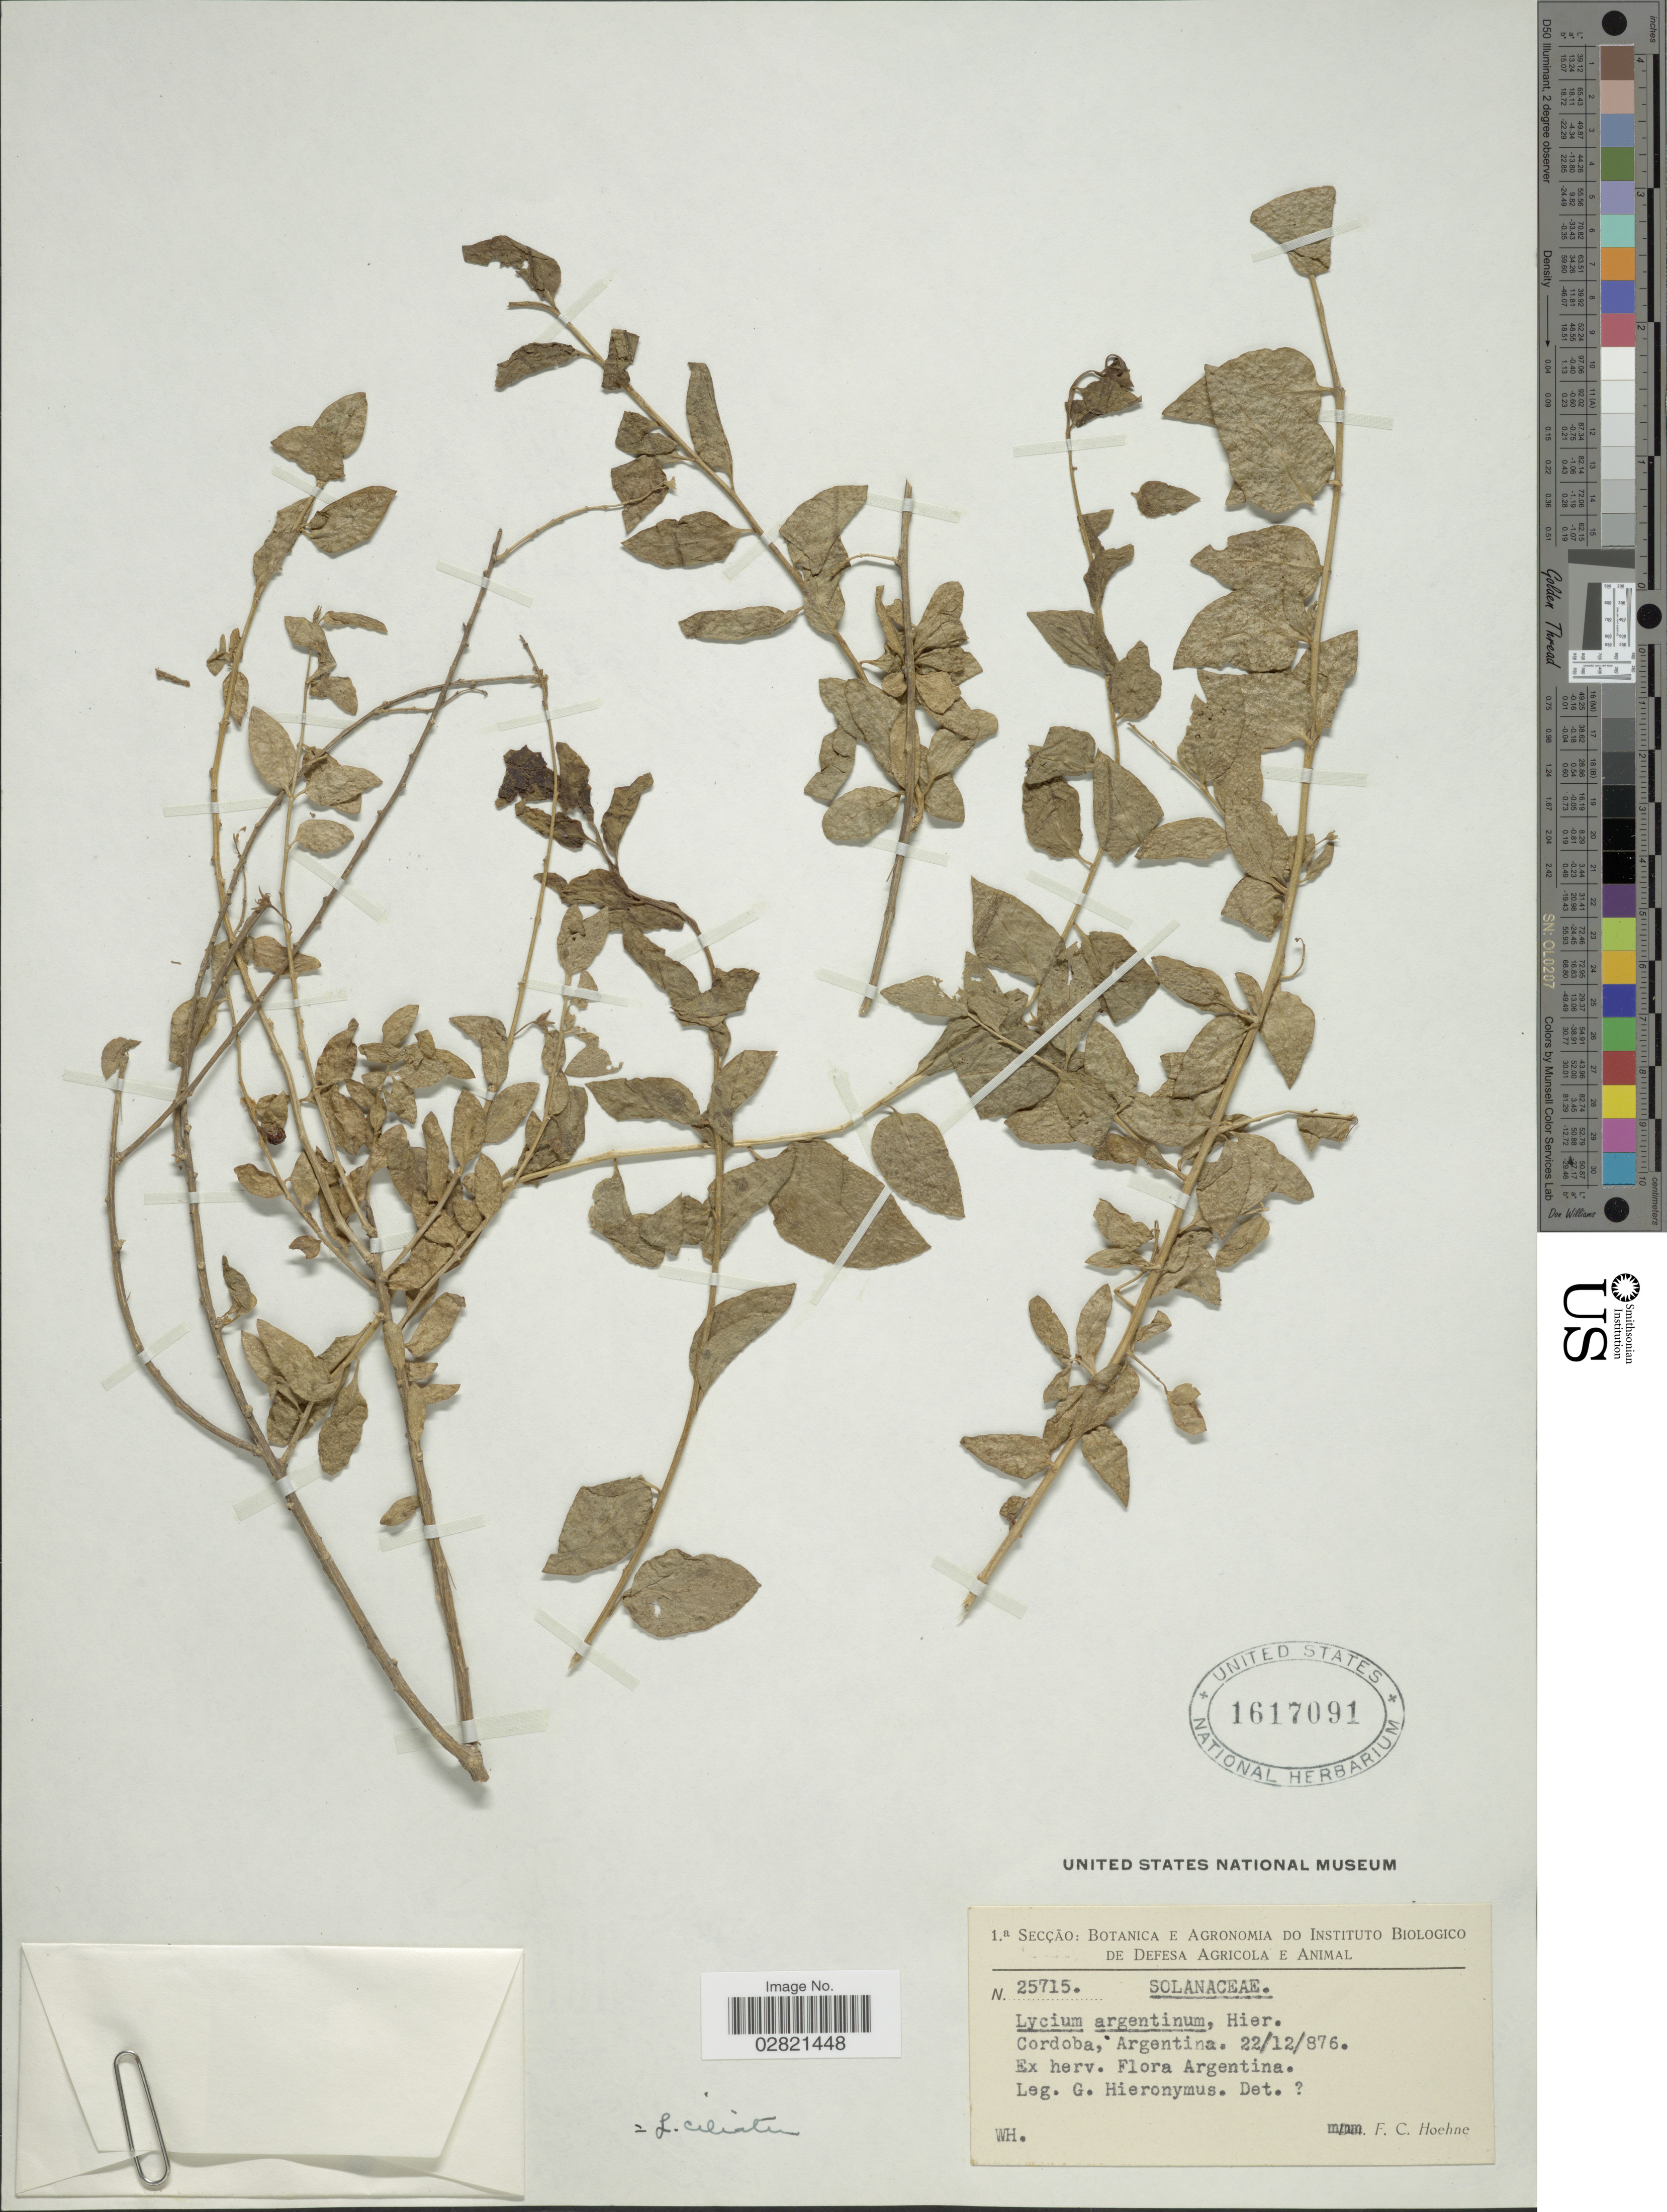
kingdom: Plantae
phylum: Tracheophyta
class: Magnoliopsida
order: Solanales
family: Solanaceae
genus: Lycium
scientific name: Lycium ciliatum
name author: Schltdl.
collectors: G. H. Hieronymus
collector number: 25715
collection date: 1876-12-22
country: Argentina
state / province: Cordoba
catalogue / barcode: US 1617091